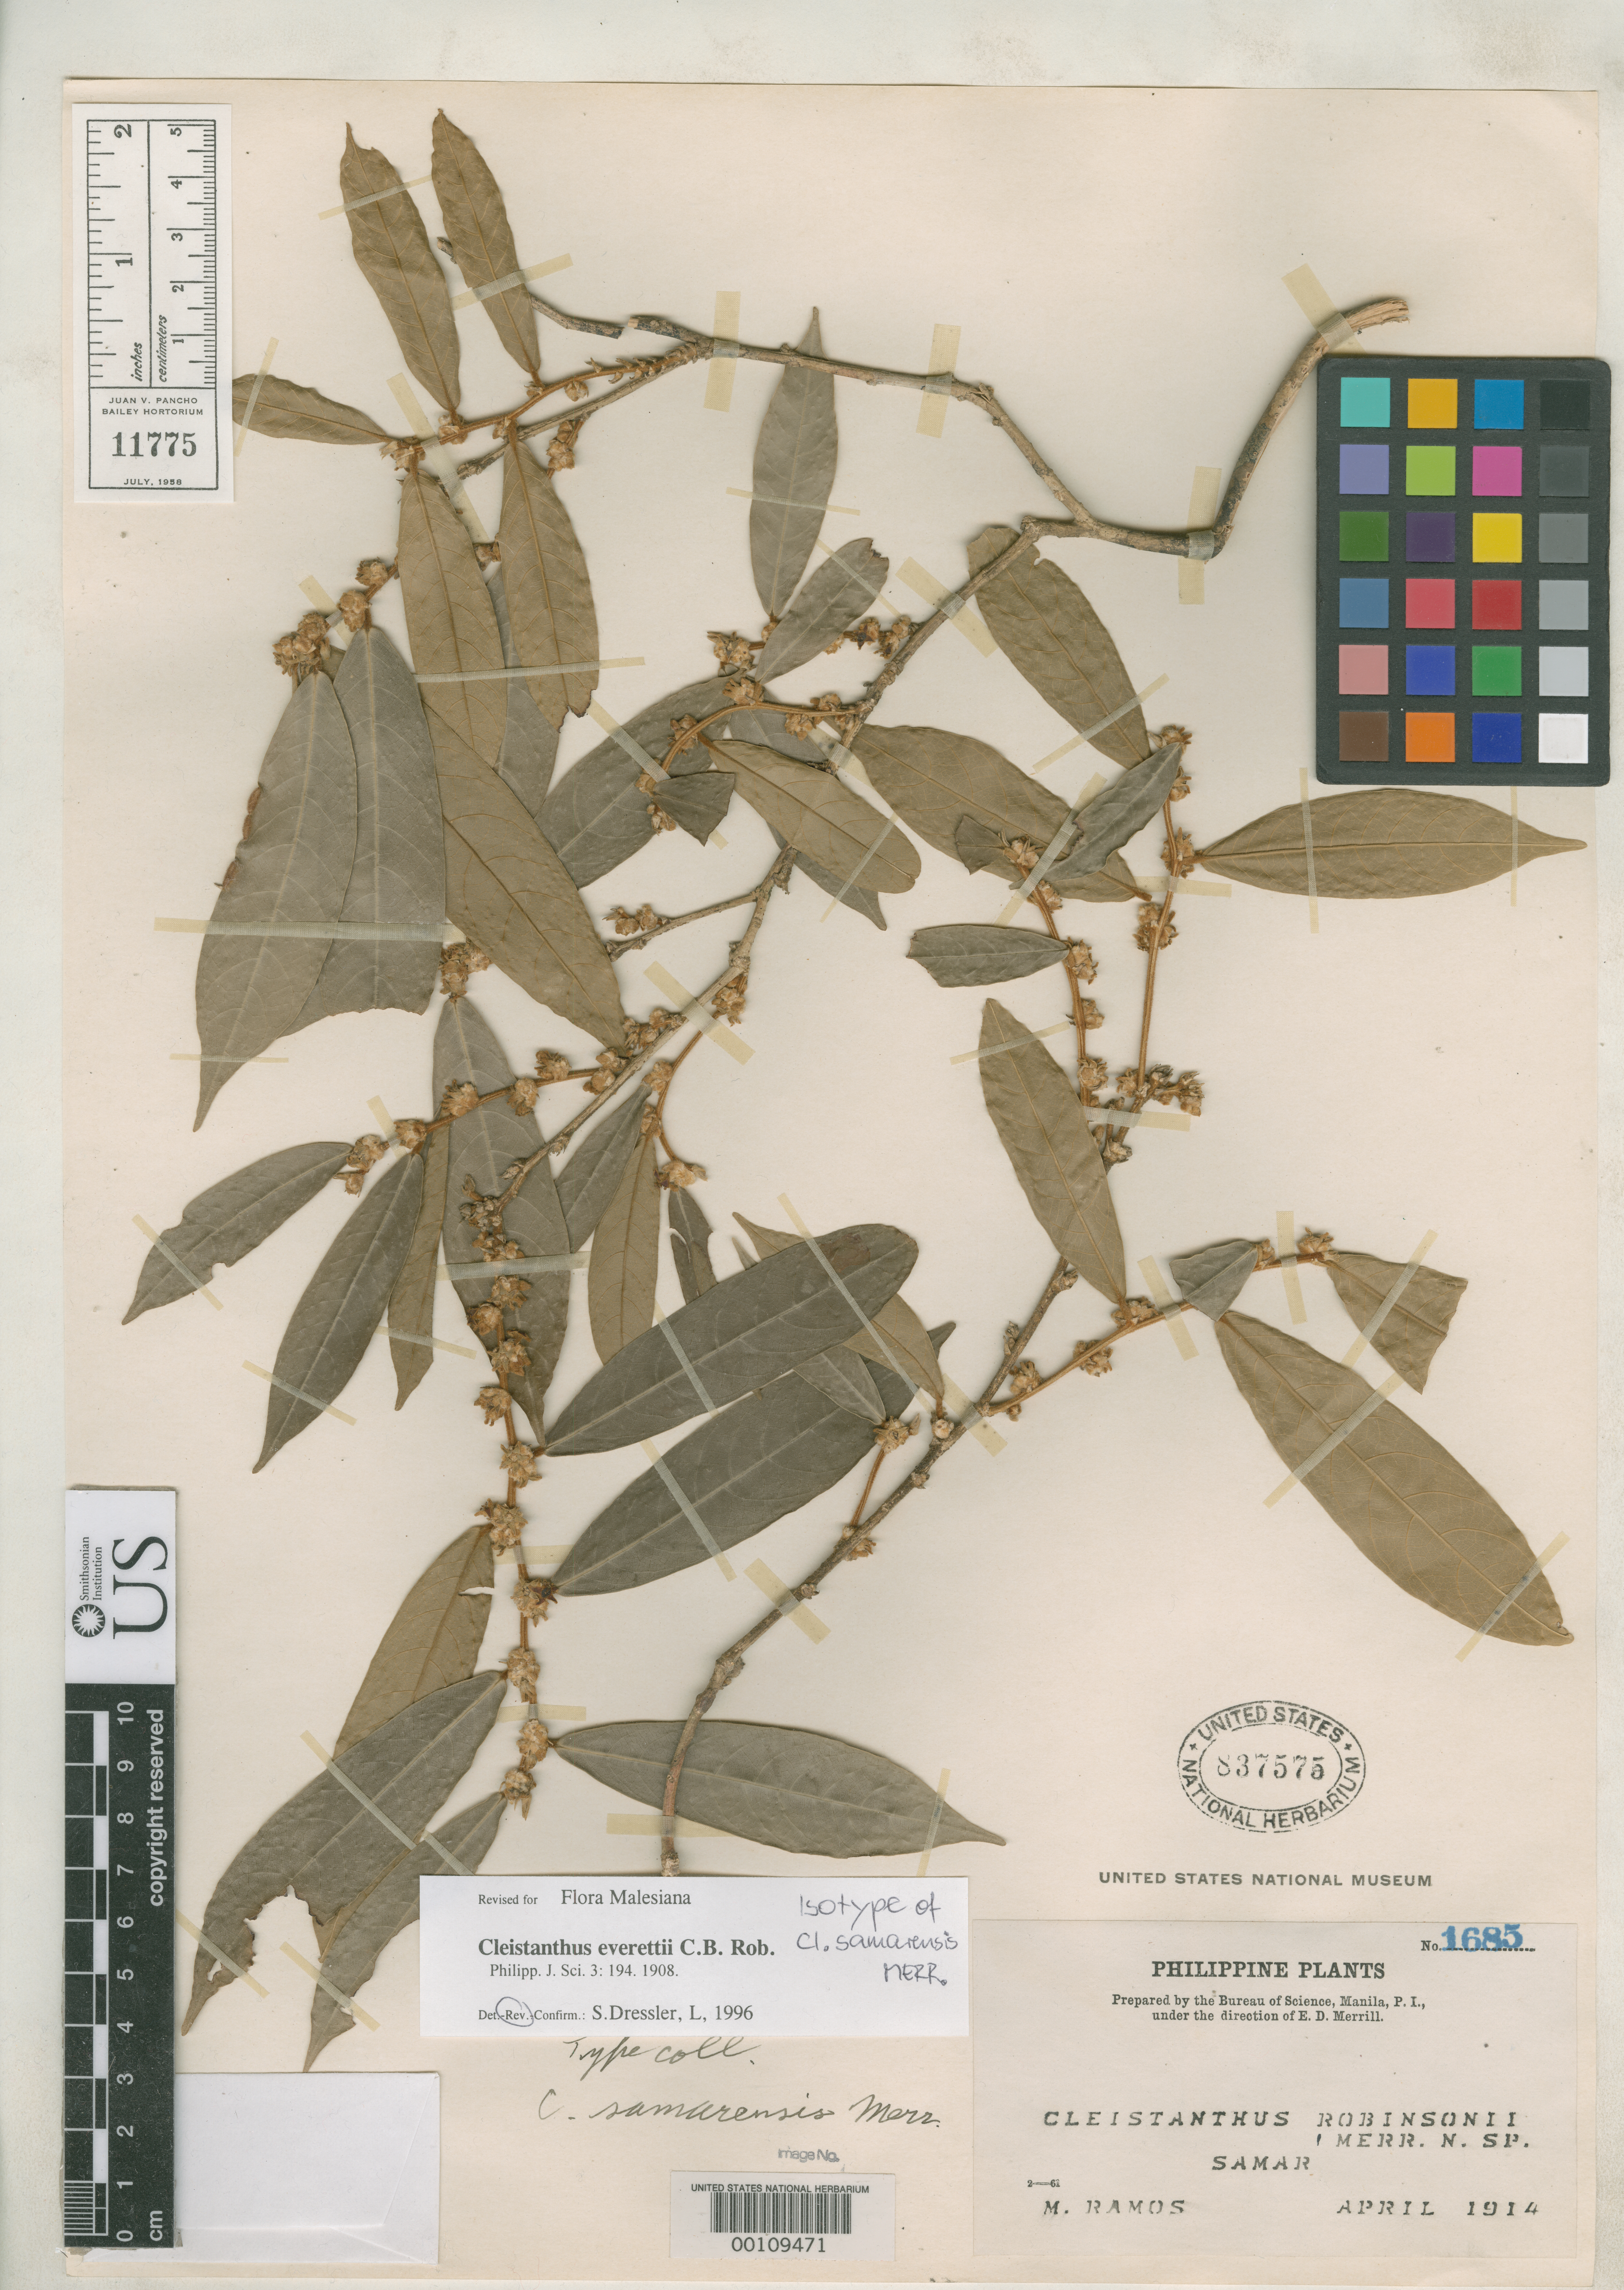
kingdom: Plantae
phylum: Tracheophyta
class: Magnoliopsida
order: Malpighiales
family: Phyllanthaceae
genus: Cleistanthus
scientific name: Cleistanthus samarensis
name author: Merr.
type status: Isolectotype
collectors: M. Ramos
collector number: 1685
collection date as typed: Apr 1914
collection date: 1914-04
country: Philippines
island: Samar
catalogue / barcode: US 837575